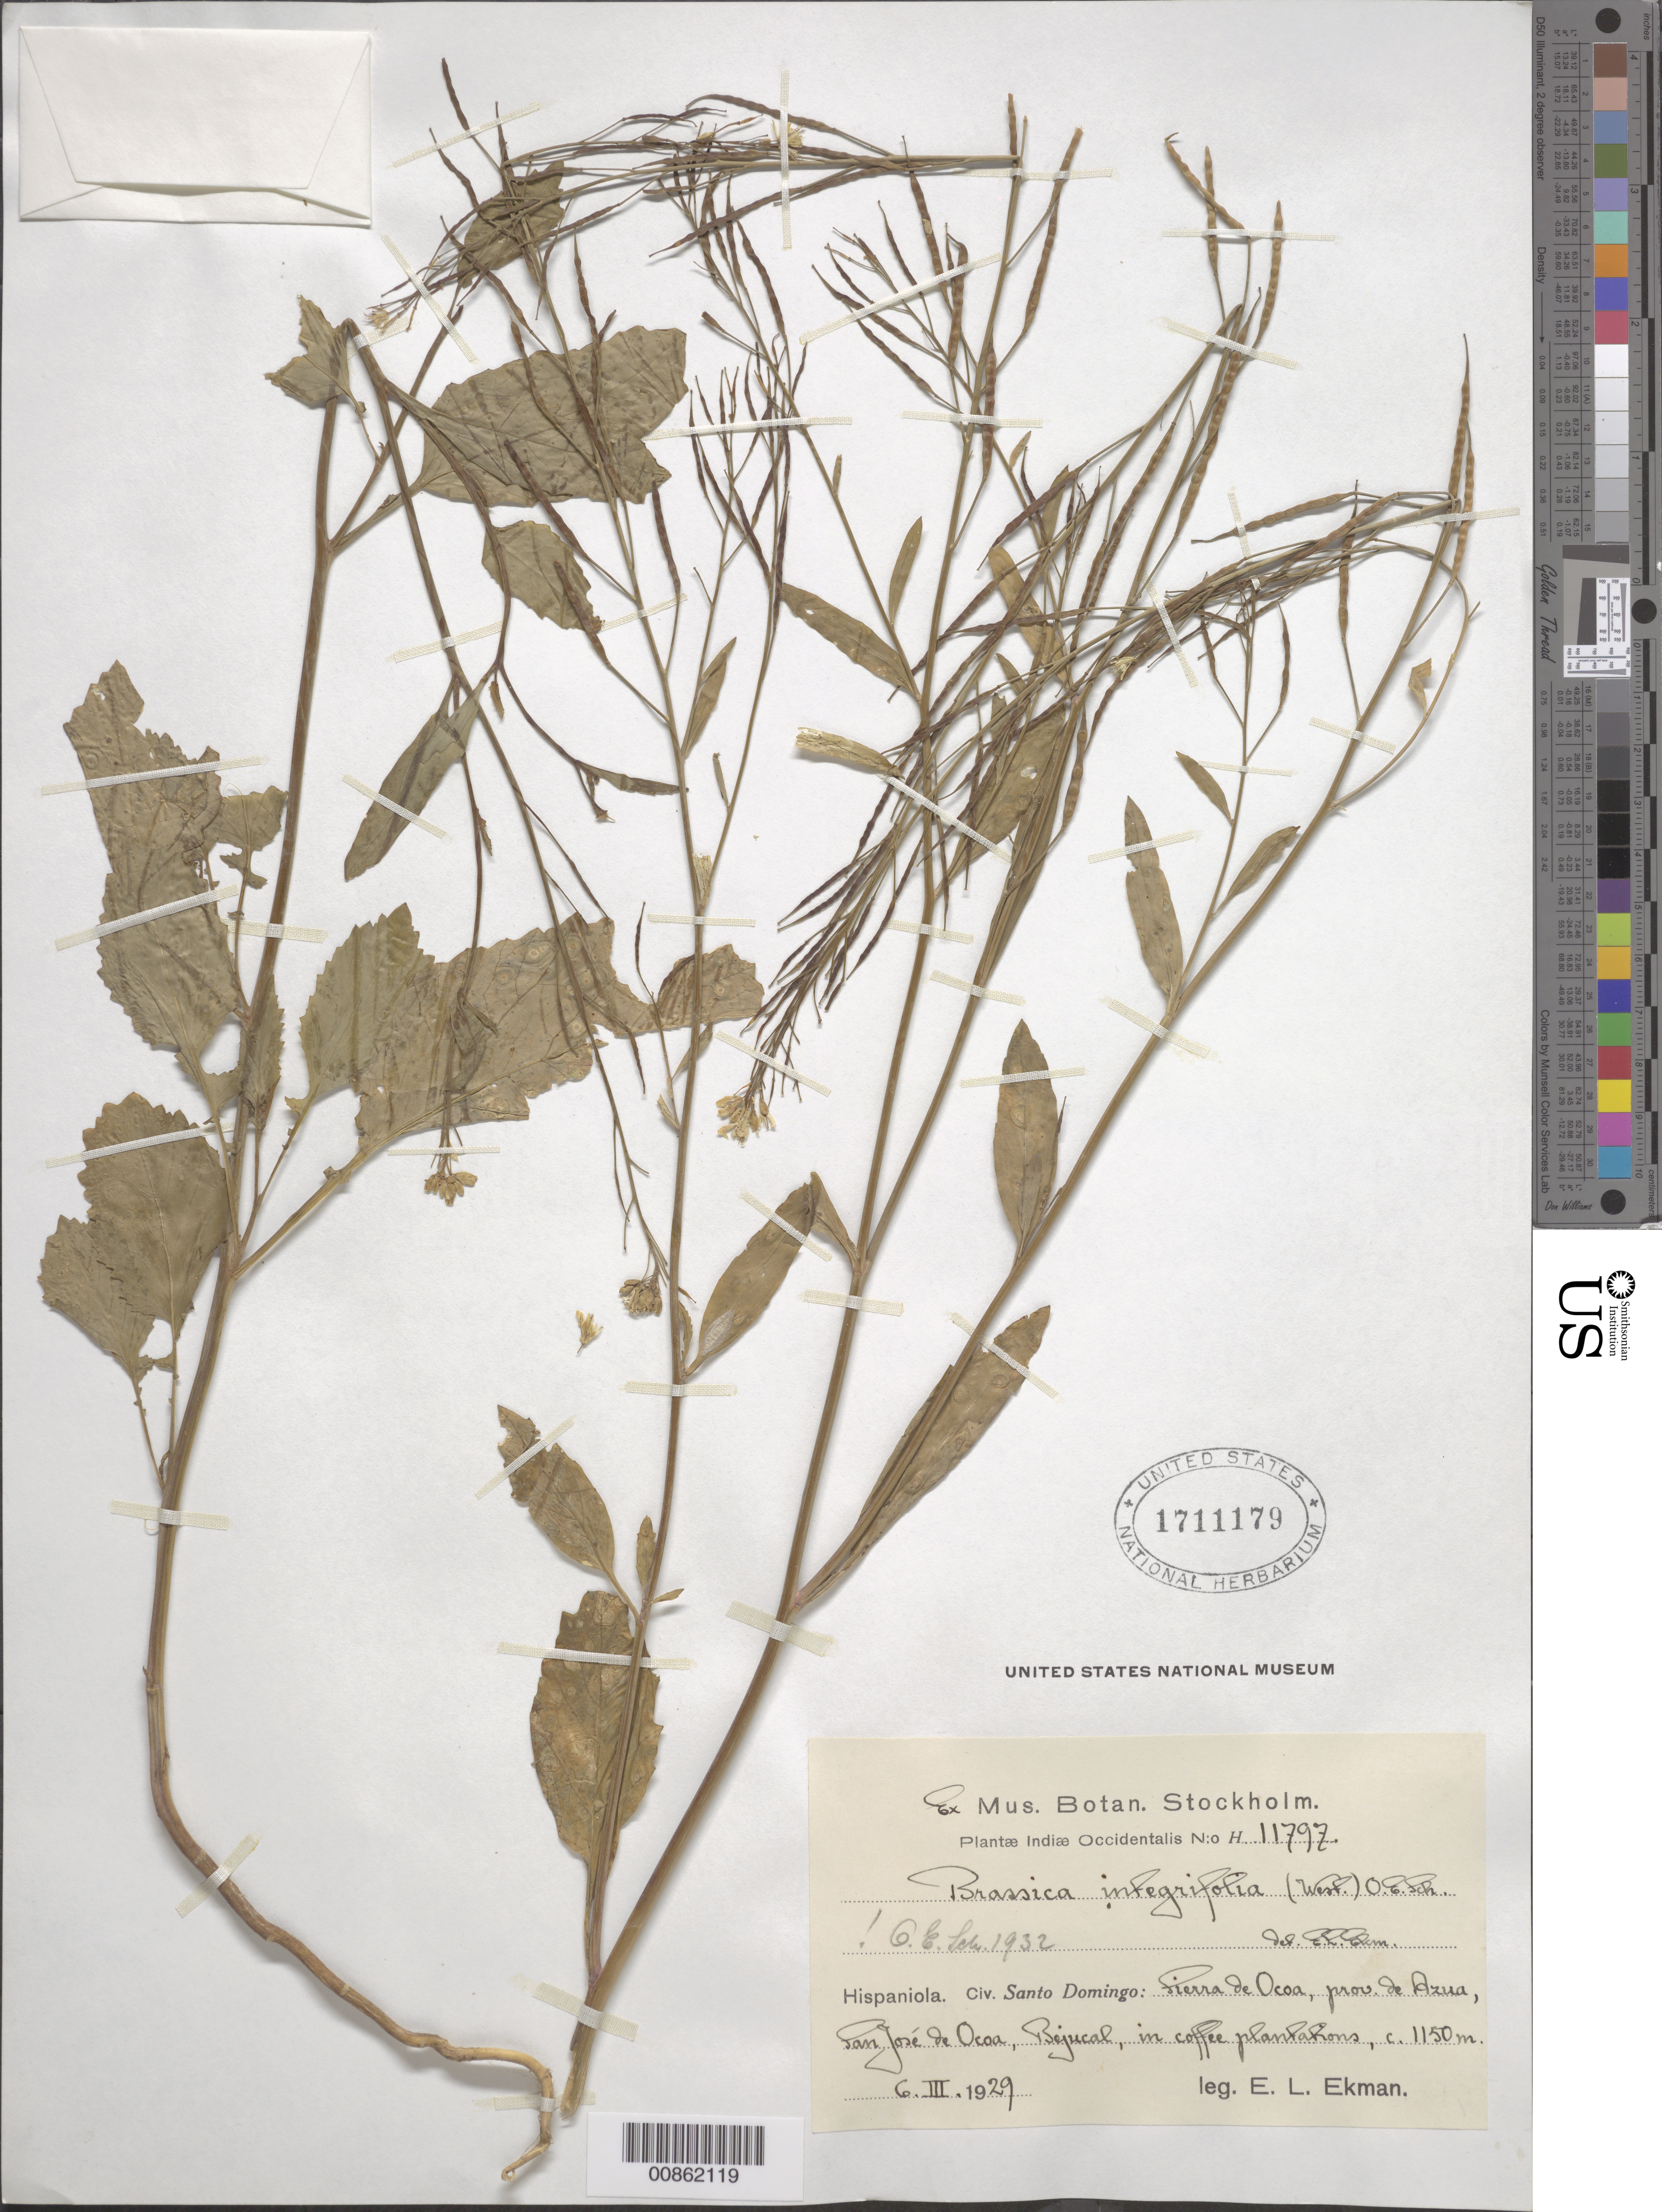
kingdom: Plantae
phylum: Tracheophyta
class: Magnoliopsida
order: Brassicales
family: Brassicaceae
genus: Brassica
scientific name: Brassica integrifolia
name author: (H. West) O.E. Schulz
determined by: Schulz, Otto E.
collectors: E. L. Ekman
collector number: H 11797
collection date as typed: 06 Mar 1929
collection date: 1929-03-06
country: Dominican Republic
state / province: Azua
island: Hispaniola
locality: Sierra de Ocoa, San José de Ocoa, Bejucal.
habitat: In coffee plantations.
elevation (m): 1150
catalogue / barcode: US 1711179